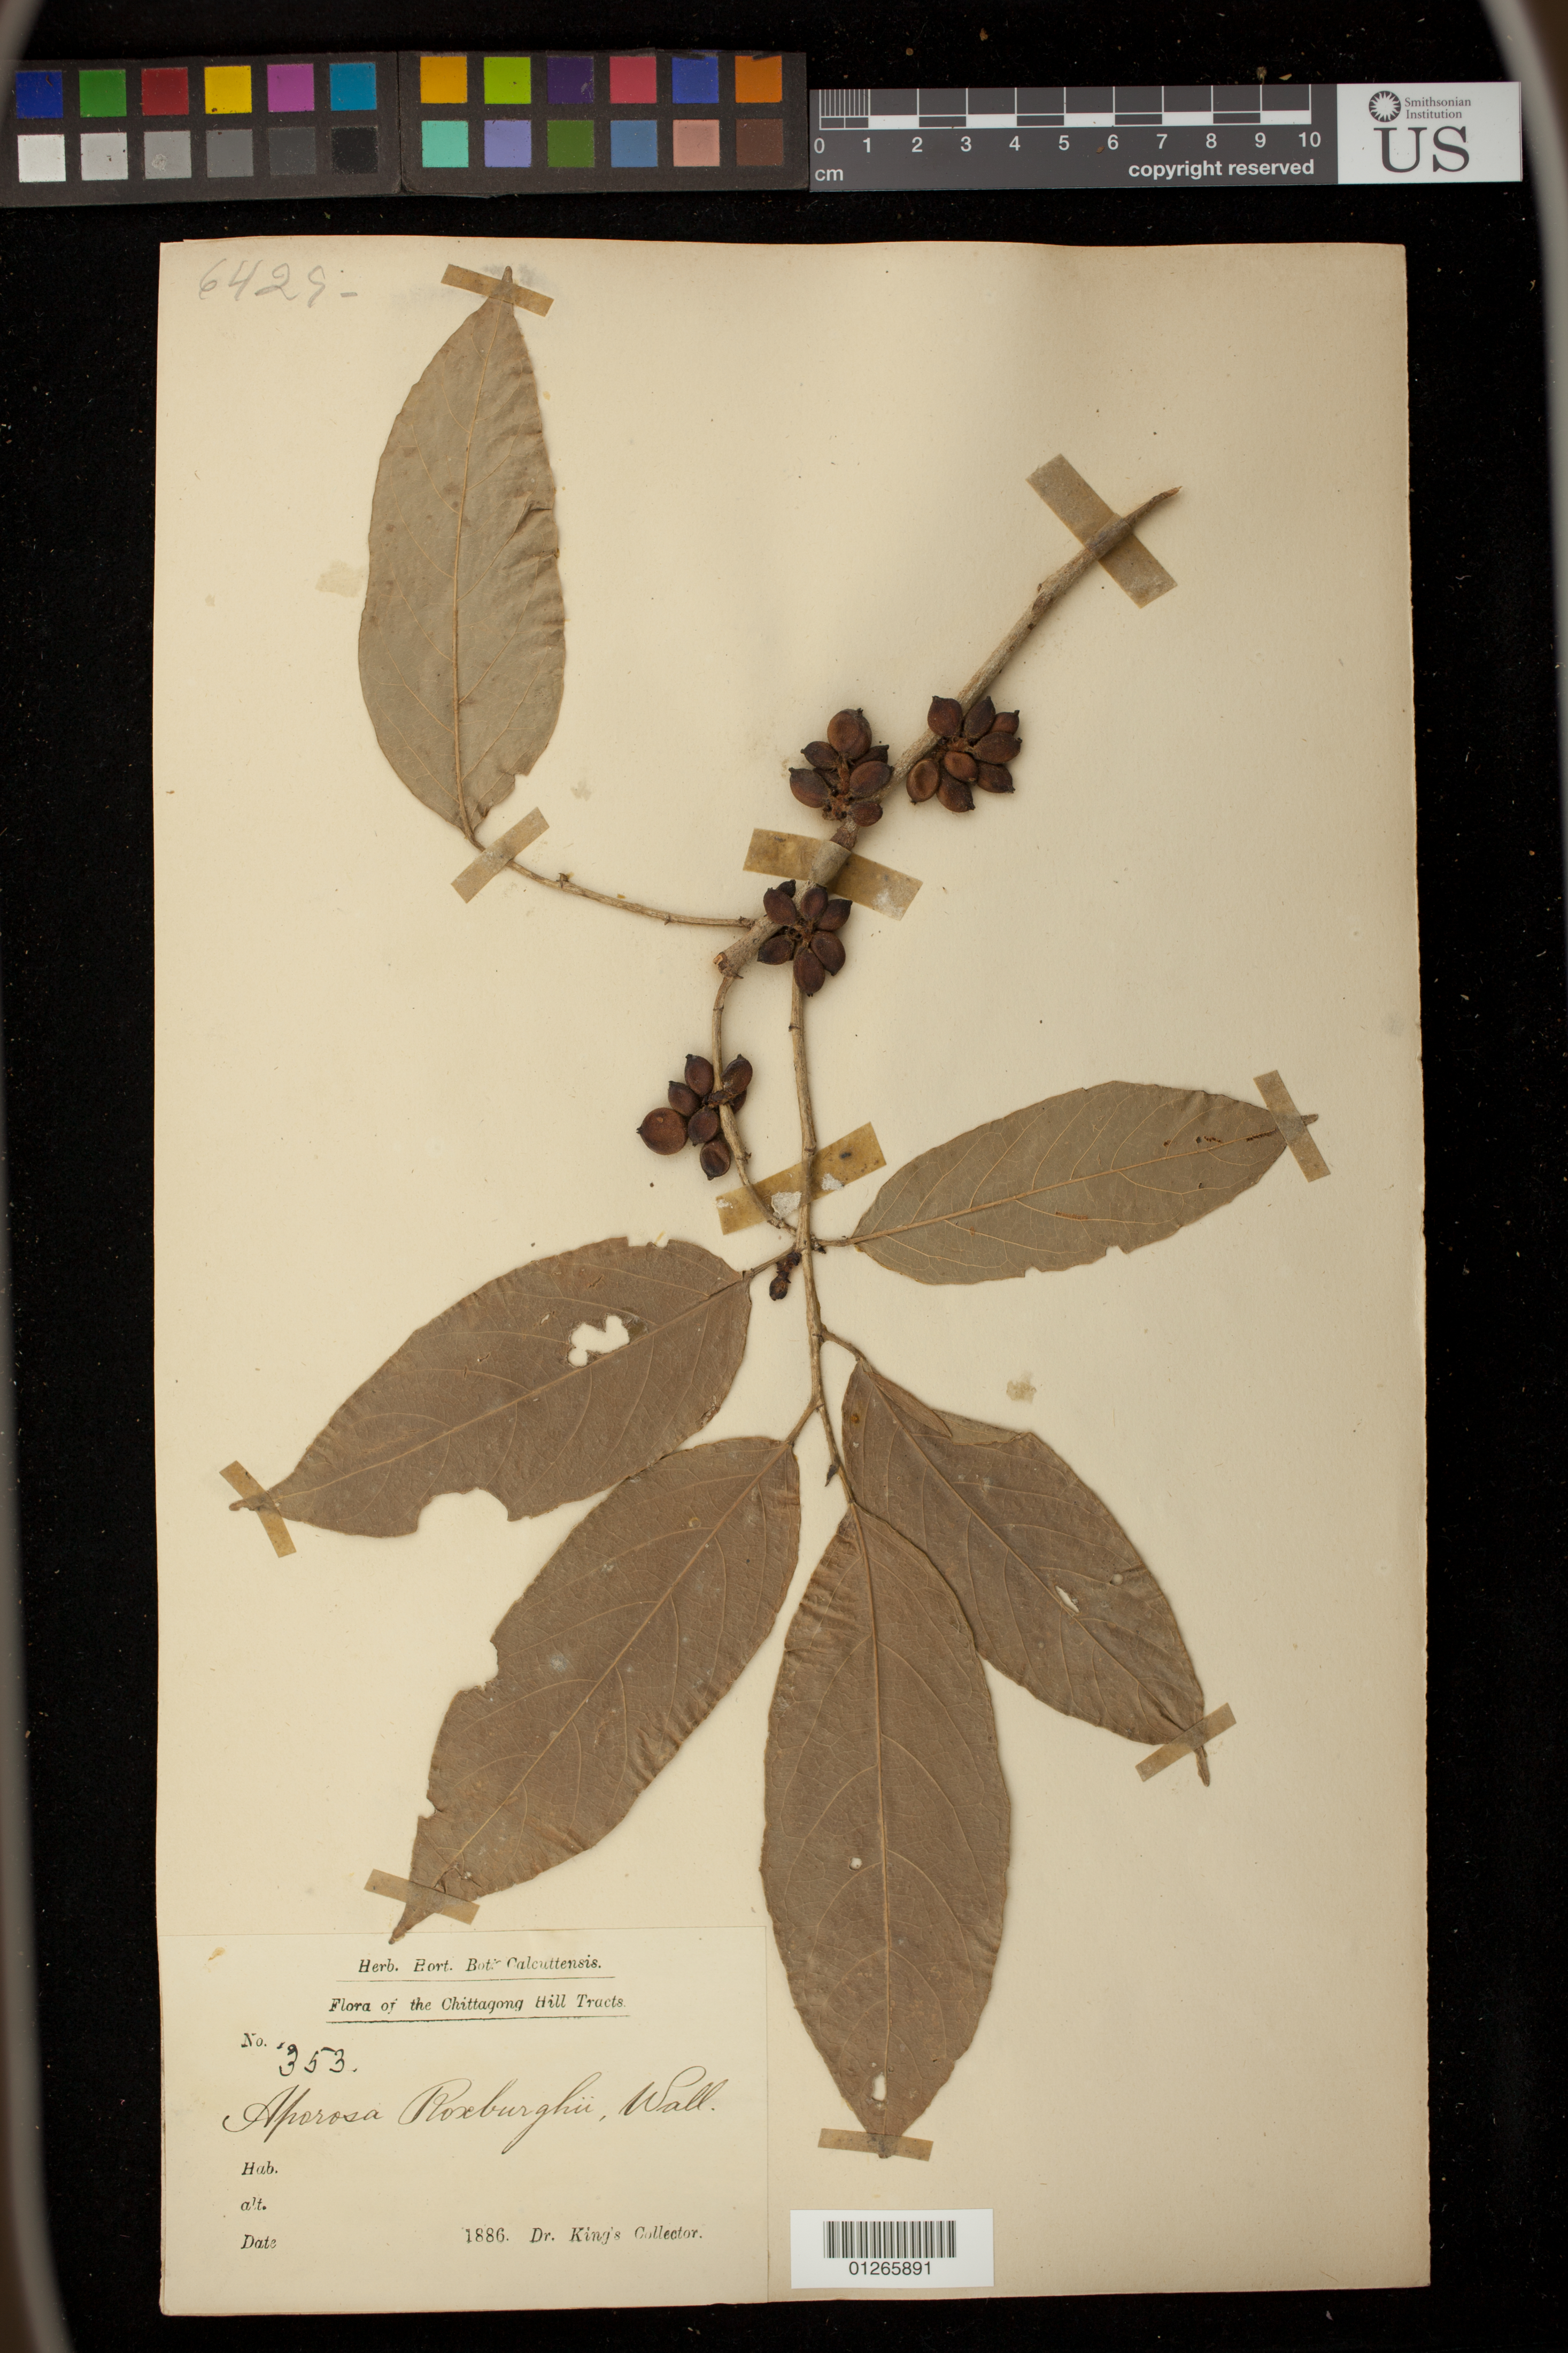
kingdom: Plantae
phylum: Tracheophyta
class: Magnoliopsida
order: Malpighiales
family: Phyllanthaceae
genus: Aporosa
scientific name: Aporosa octandra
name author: (Buch.-Ham. & D. Don) Vickery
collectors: King, --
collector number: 353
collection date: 1886-01-01/1886-12-31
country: Bangladesh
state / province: Chittagong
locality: Chittagong Hill Tracts